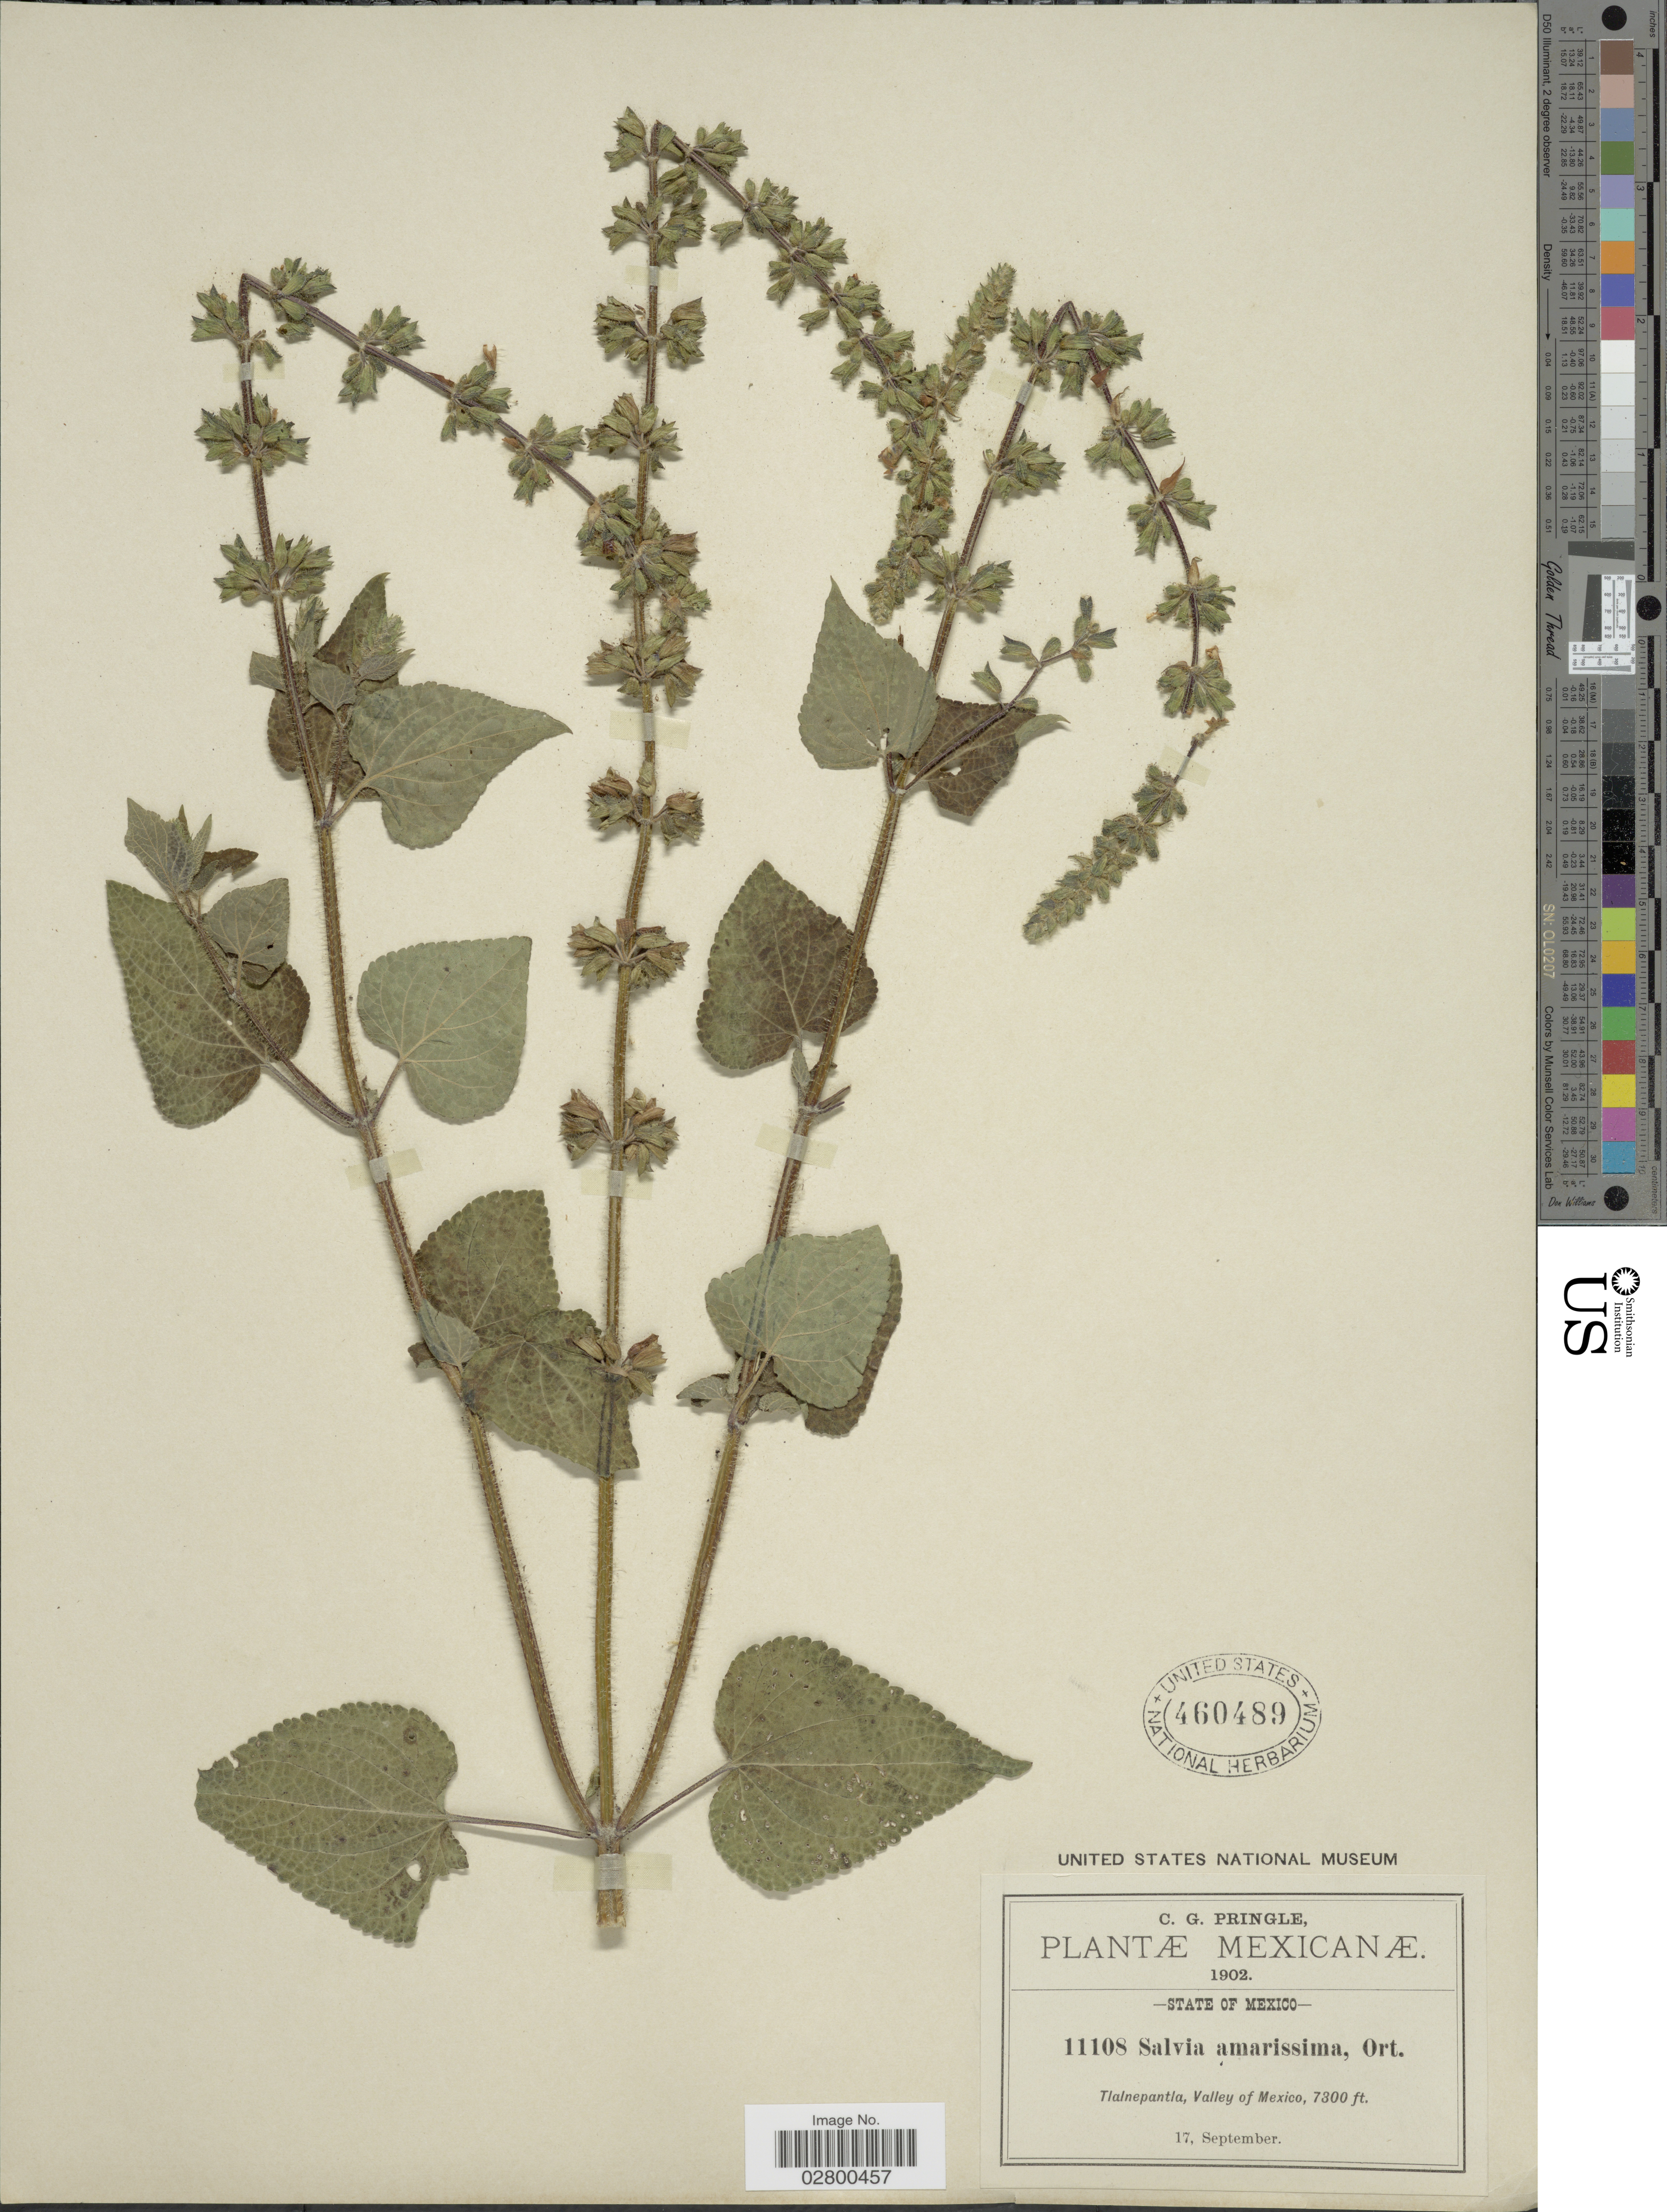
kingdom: Plantae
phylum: Tracheophyta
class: Magnoliopsida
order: Lamiales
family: Lamiaceae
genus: Salvia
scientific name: Salvia amarissima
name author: Orteg.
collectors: C. G. Pringle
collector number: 11108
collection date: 1902-09-17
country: Mexico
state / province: México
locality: Tlalnepantla, Valley of Mexico.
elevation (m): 2225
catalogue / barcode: US 460489